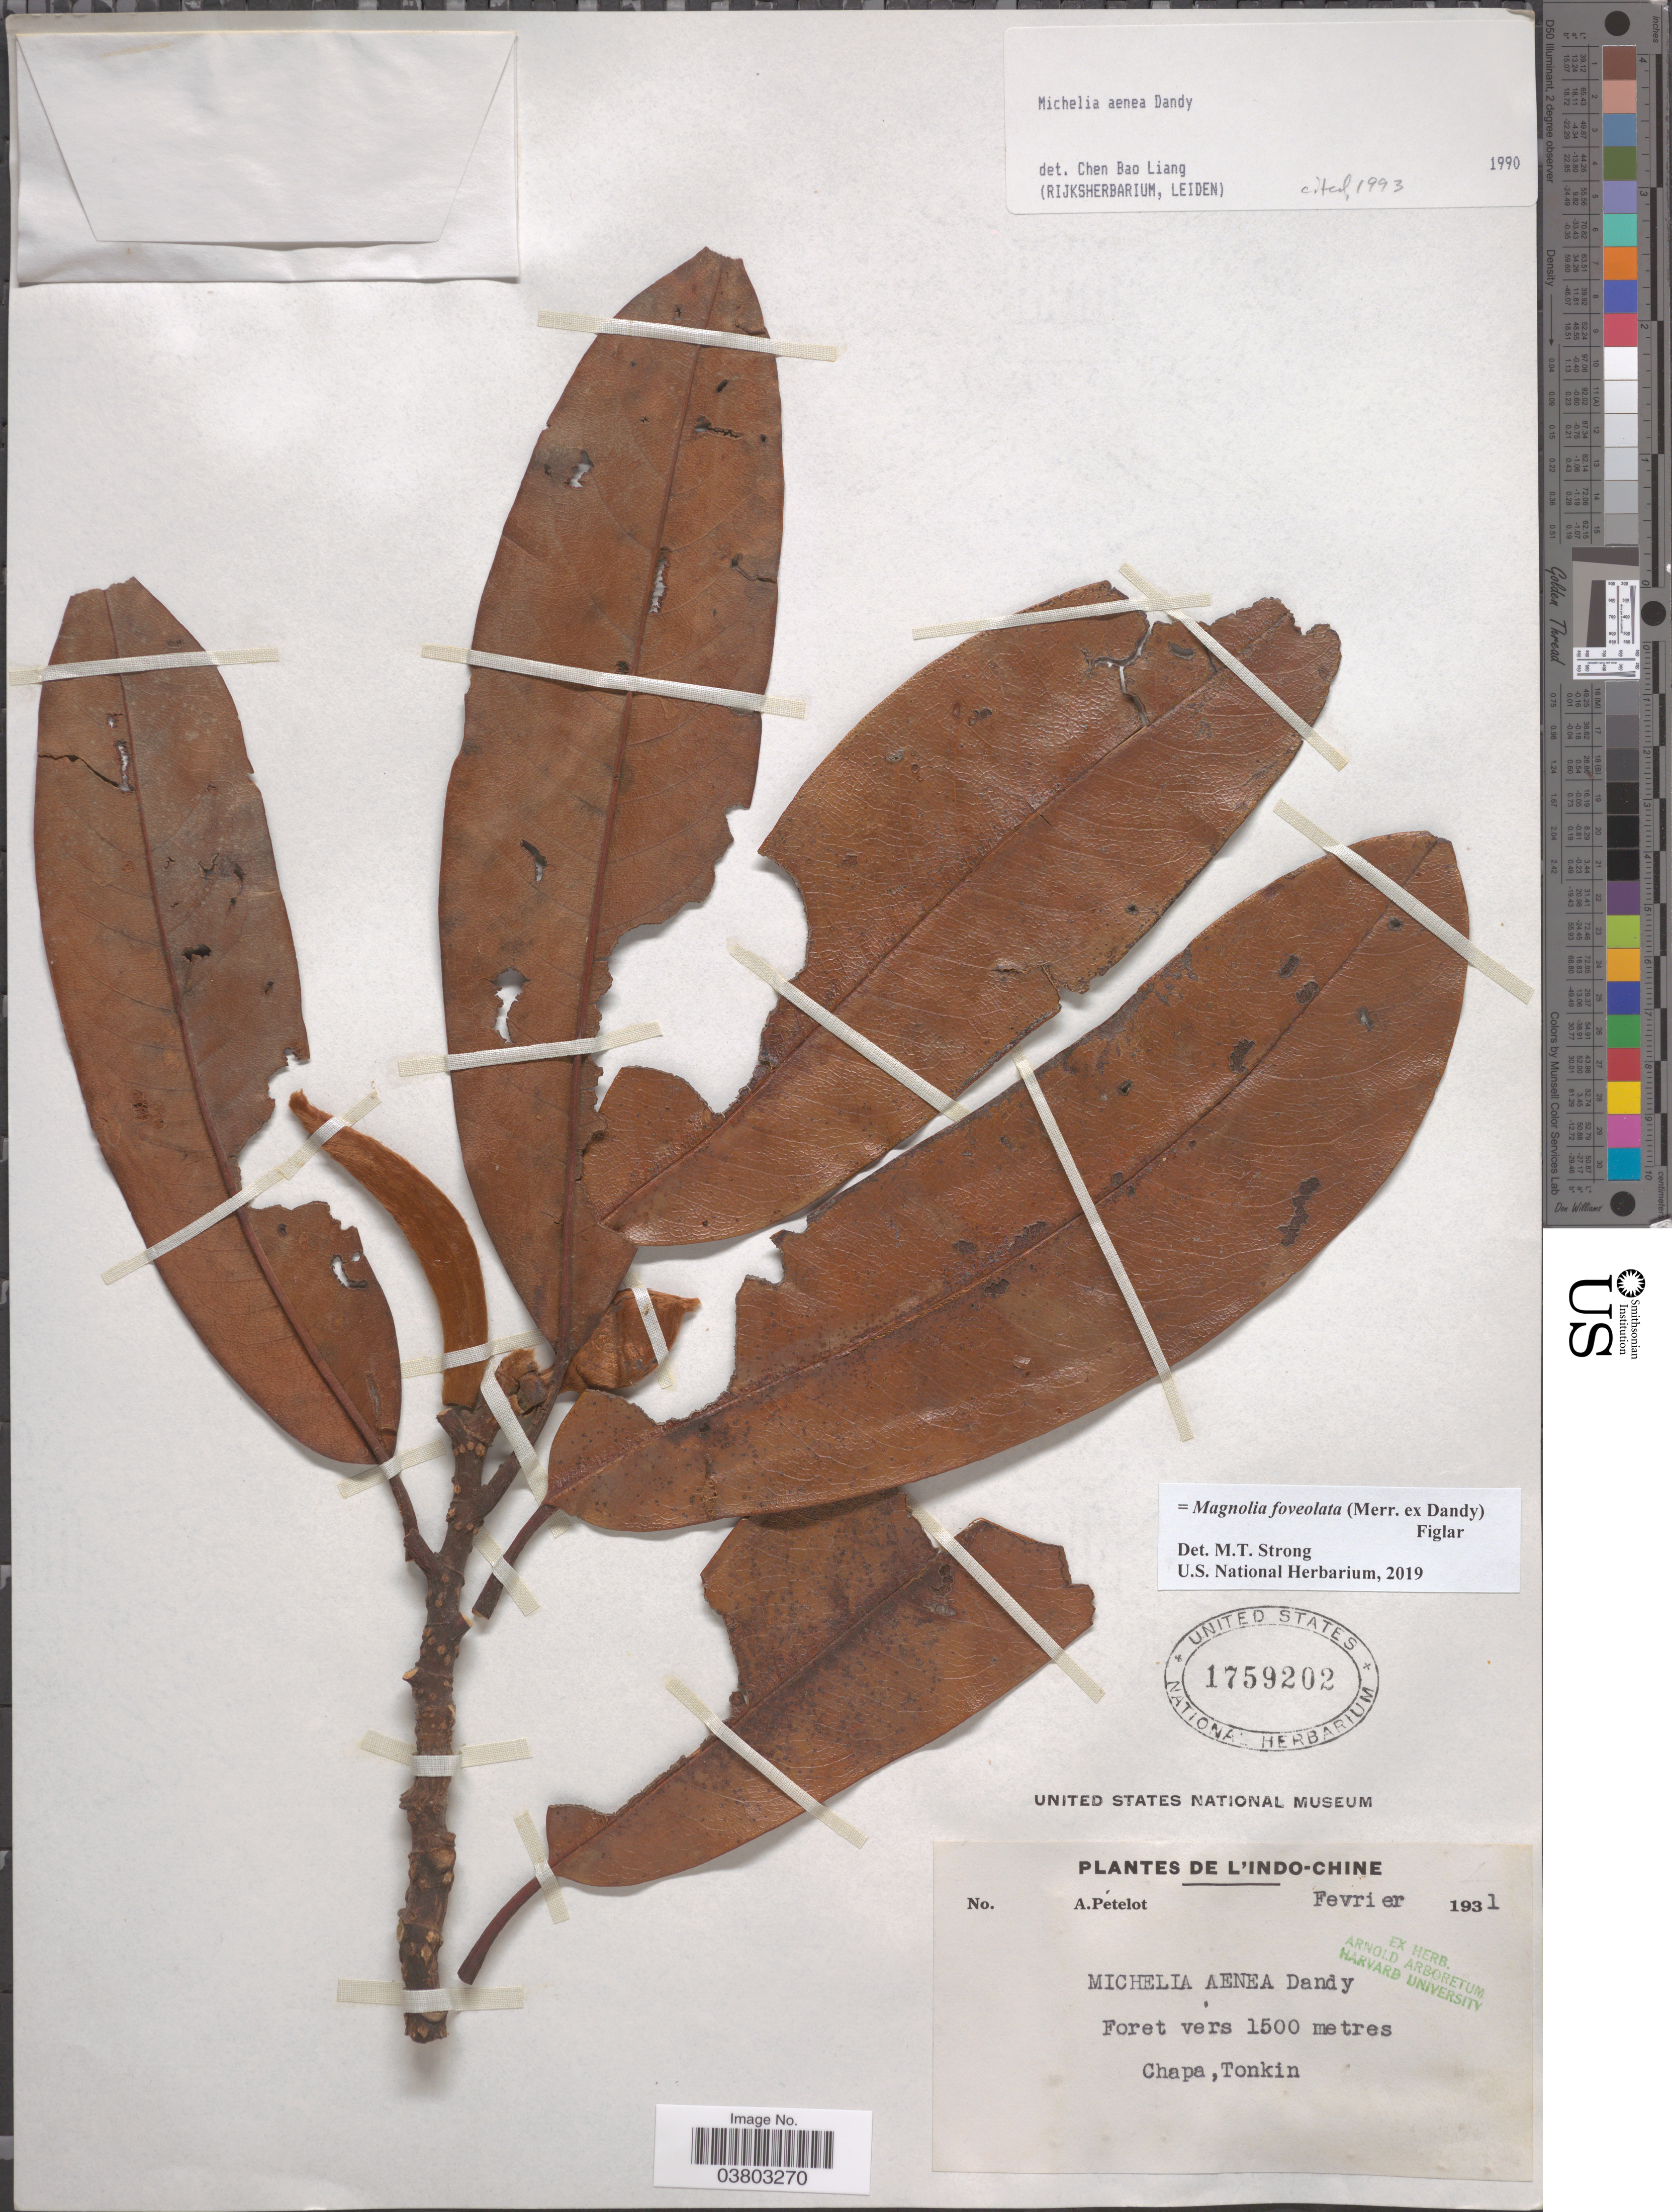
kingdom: Plantae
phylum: Tracheophyta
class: Magnoliopsida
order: Magnoliales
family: Magnoliaceae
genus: Magnolia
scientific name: Magnolia foveolata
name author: (Merr. ex Dandy) Figlar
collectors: A. Petelot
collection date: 1931-02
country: Vietnam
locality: L'Indo-Chine. Chapa, Tonkin.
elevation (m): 1500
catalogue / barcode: US 1759202